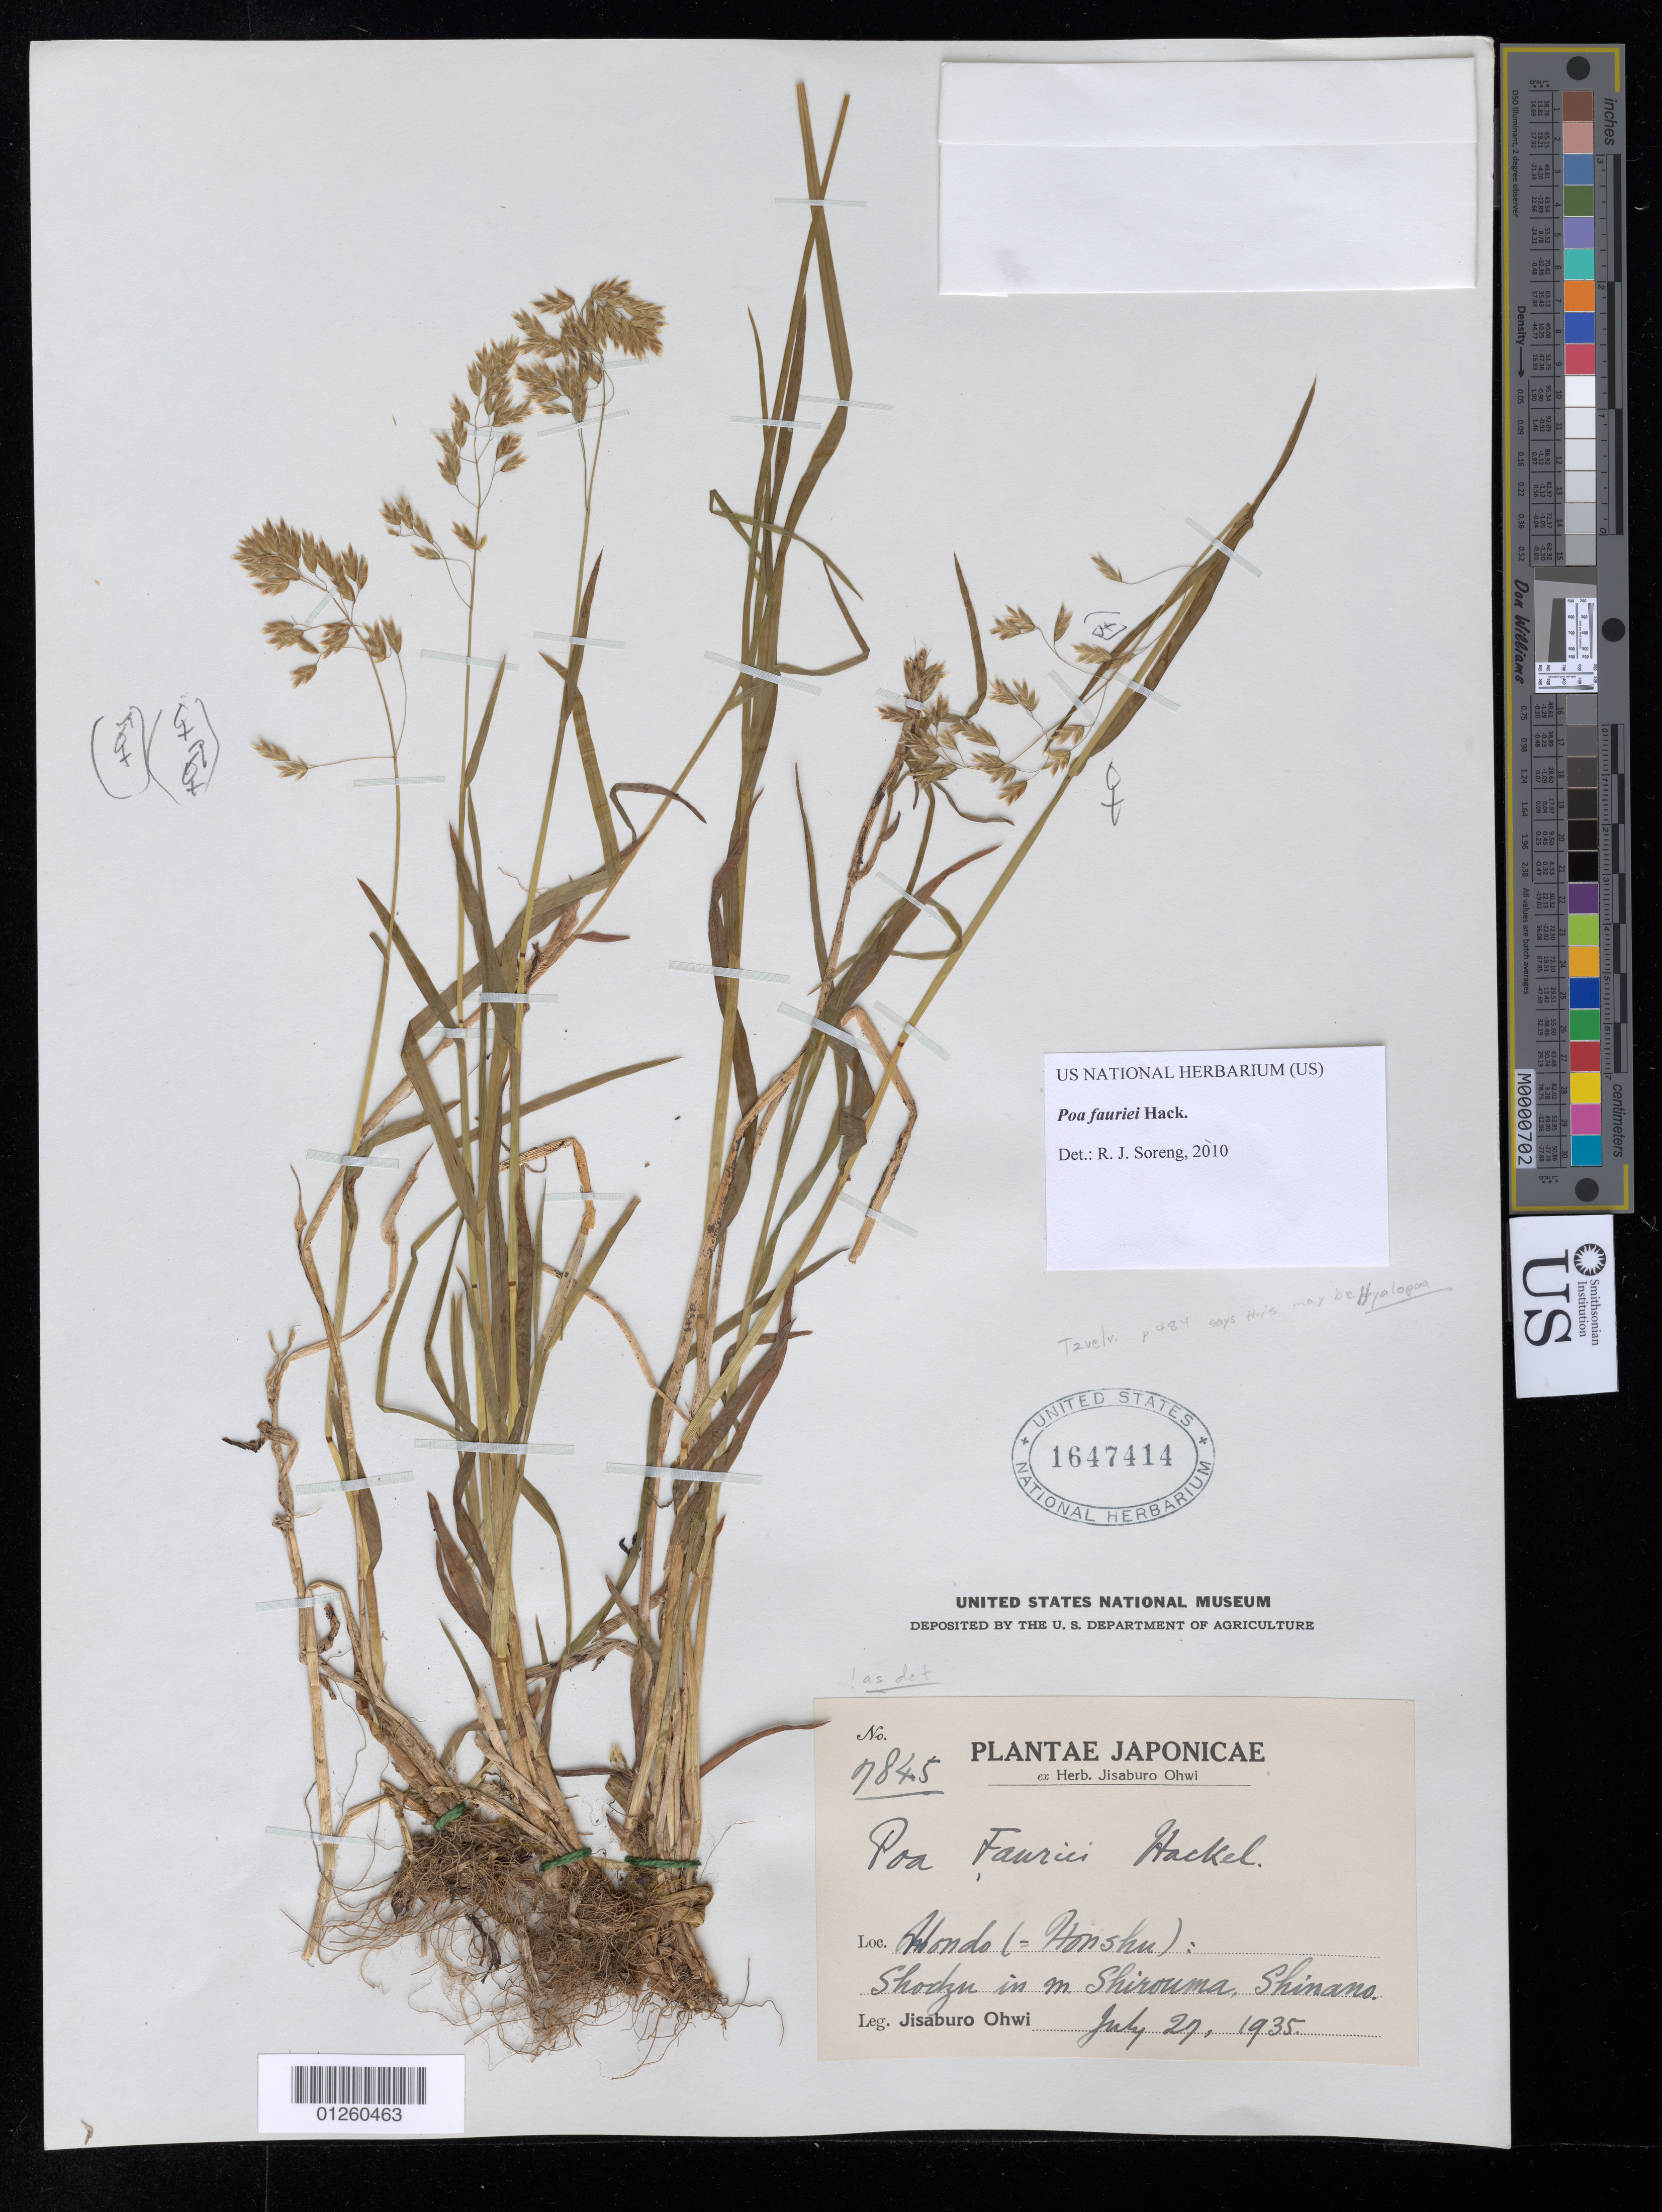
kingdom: Plantae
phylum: Tracheophyta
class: Liliopsida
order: Poales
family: Poaceae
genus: Poa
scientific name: Poa fauriei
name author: Hack.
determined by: Soreng, Robert J., Research Associate (BOT), Smithsonian Institution - National Museum of Natural History (UNITED STATES)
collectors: J. Ohwi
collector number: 7845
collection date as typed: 1935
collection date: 1935-07-27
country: Japan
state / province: Nagano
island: Honshu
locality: Hondo (= Honshu): Shochzu in M. Shirouuma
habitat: Mountain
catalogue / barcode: US 1647414